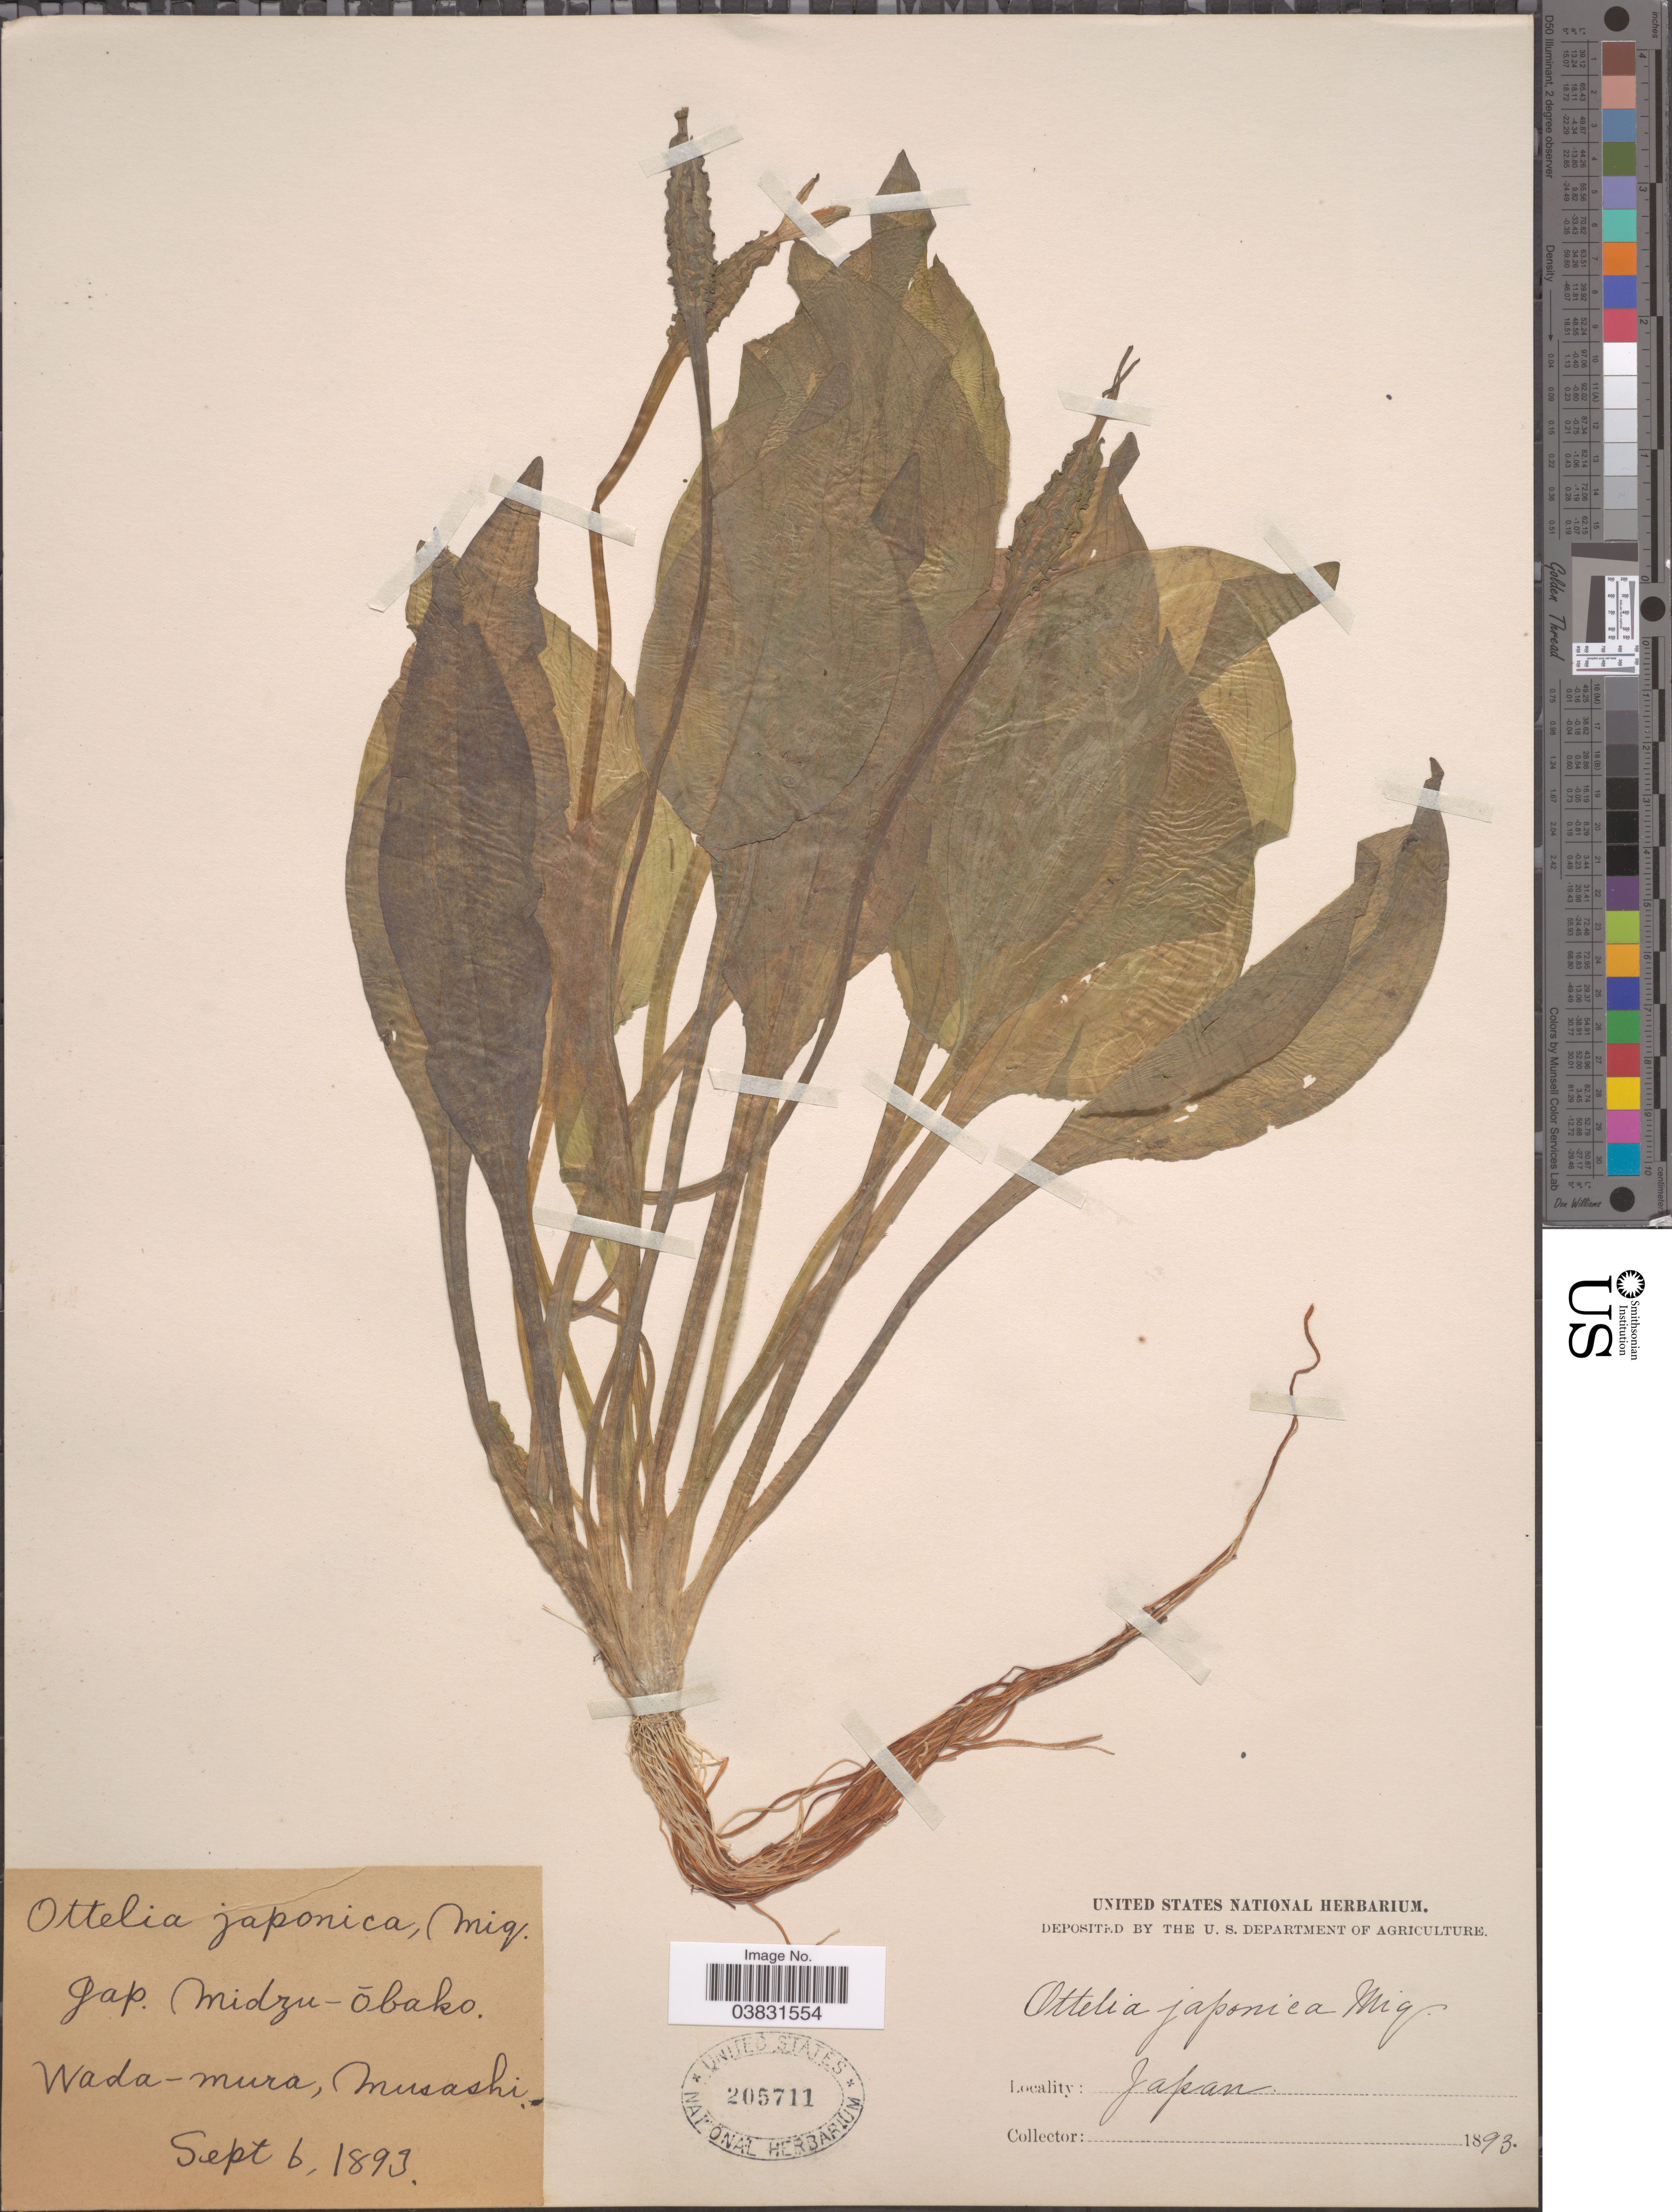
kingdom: Plantae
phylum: Tracheophyta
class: Liliopsida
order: Alismatales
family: Hydrocharitaceae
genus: Ottelia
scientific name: Ottelia japonica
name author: Miq.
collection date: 1893-09-06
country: Japan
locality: Wada-mura,Musashi.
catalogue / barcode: US 205711